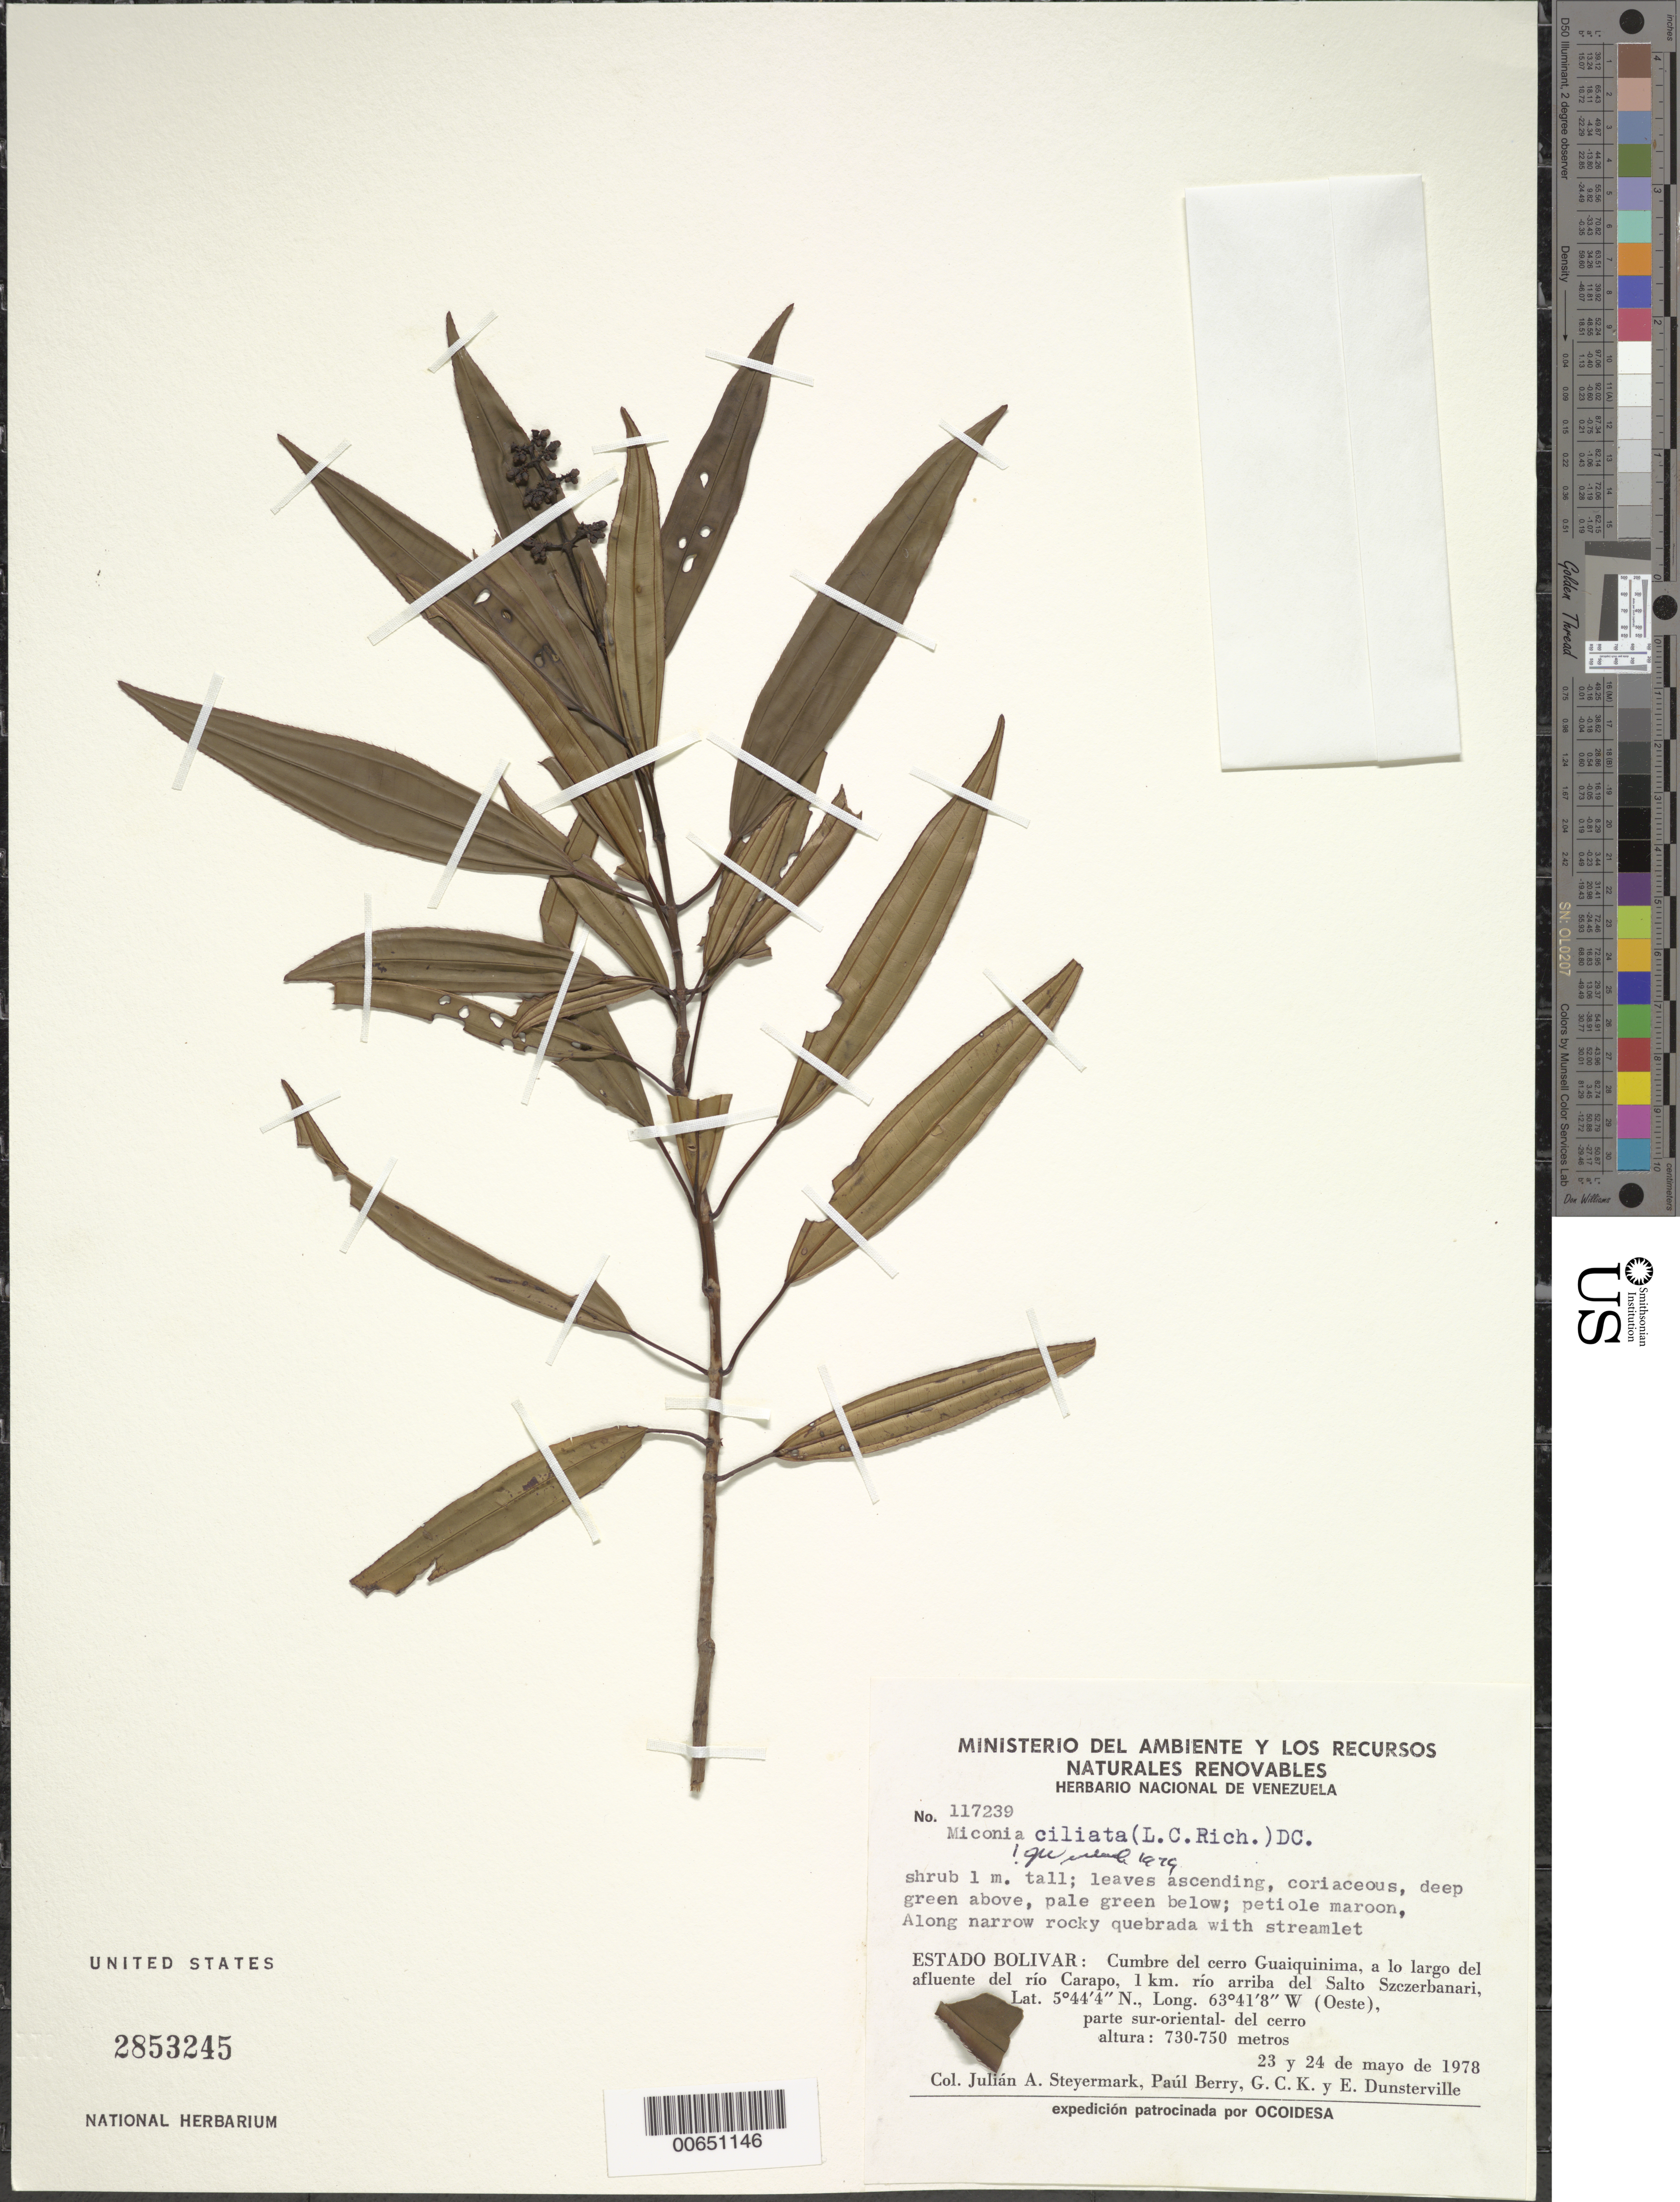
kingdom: Plantae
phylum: Tracheophyta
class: Magnoliopsida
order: Myrtales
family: Melastomataceae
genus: Miconia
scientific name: Miconia ciliata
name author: (Rich.) DC.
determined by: Wurdack, John J., (US), US (UNITED STATES)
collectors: J. Steyermark, P. Berry, G. C. K. Dunsterville & E. Dunsterville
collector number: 117239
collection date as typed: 23-May-78 to 24-May-78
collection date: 1978-05-23/1978-05-24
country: Venezuela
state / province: Bolívar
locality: Cerro Guaiquinima; afluente del Río Carapo (1 km río arriba del Salto Szczerbanari)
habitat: Parte sur-oriental del cerro; along narrow rocky quebrada with streamlet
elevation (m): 730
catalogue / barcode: US 2853245